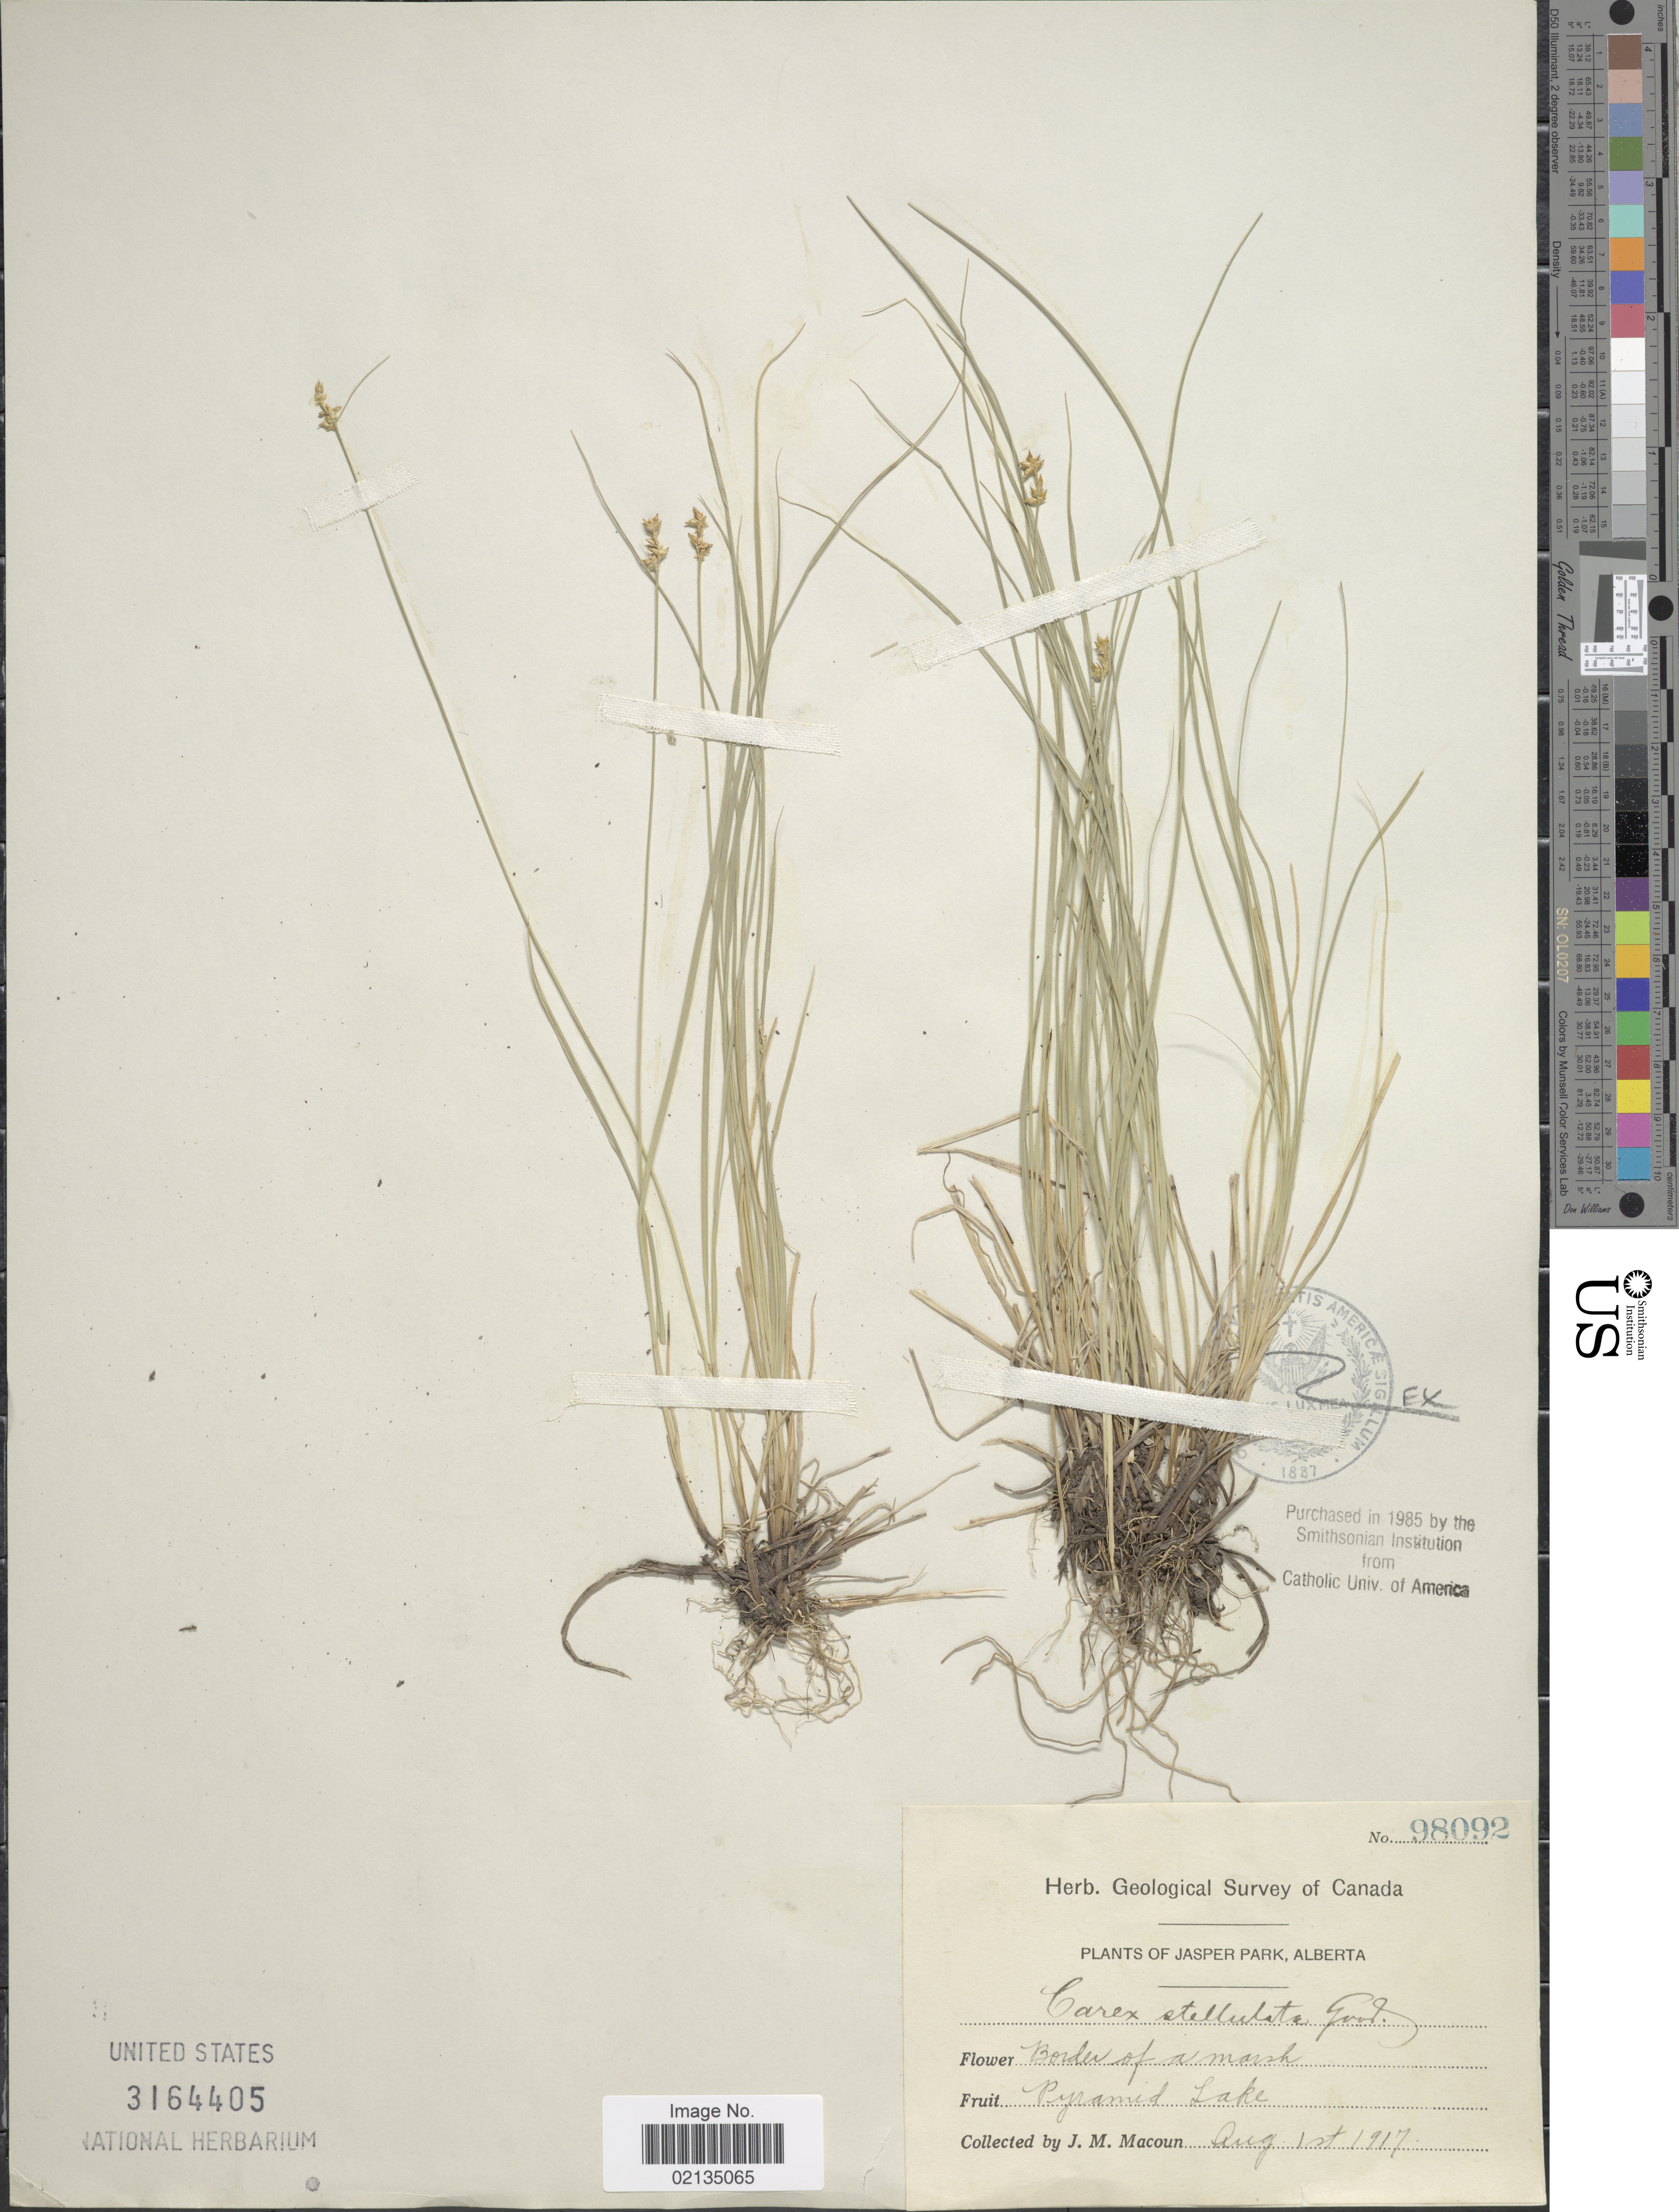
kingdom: Plantae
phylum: Tracheophyta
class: Liliopsida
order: Poales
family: Cyperaceae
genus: Carex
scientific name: Carex echinata subsp. echinata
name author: Murray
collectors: J. M. Macoun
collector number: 98092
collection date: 1917-08-01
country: Canada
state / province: Alberta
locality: Jasper Park, Alberta, Boster of a marsh.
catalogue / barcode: US 3164405